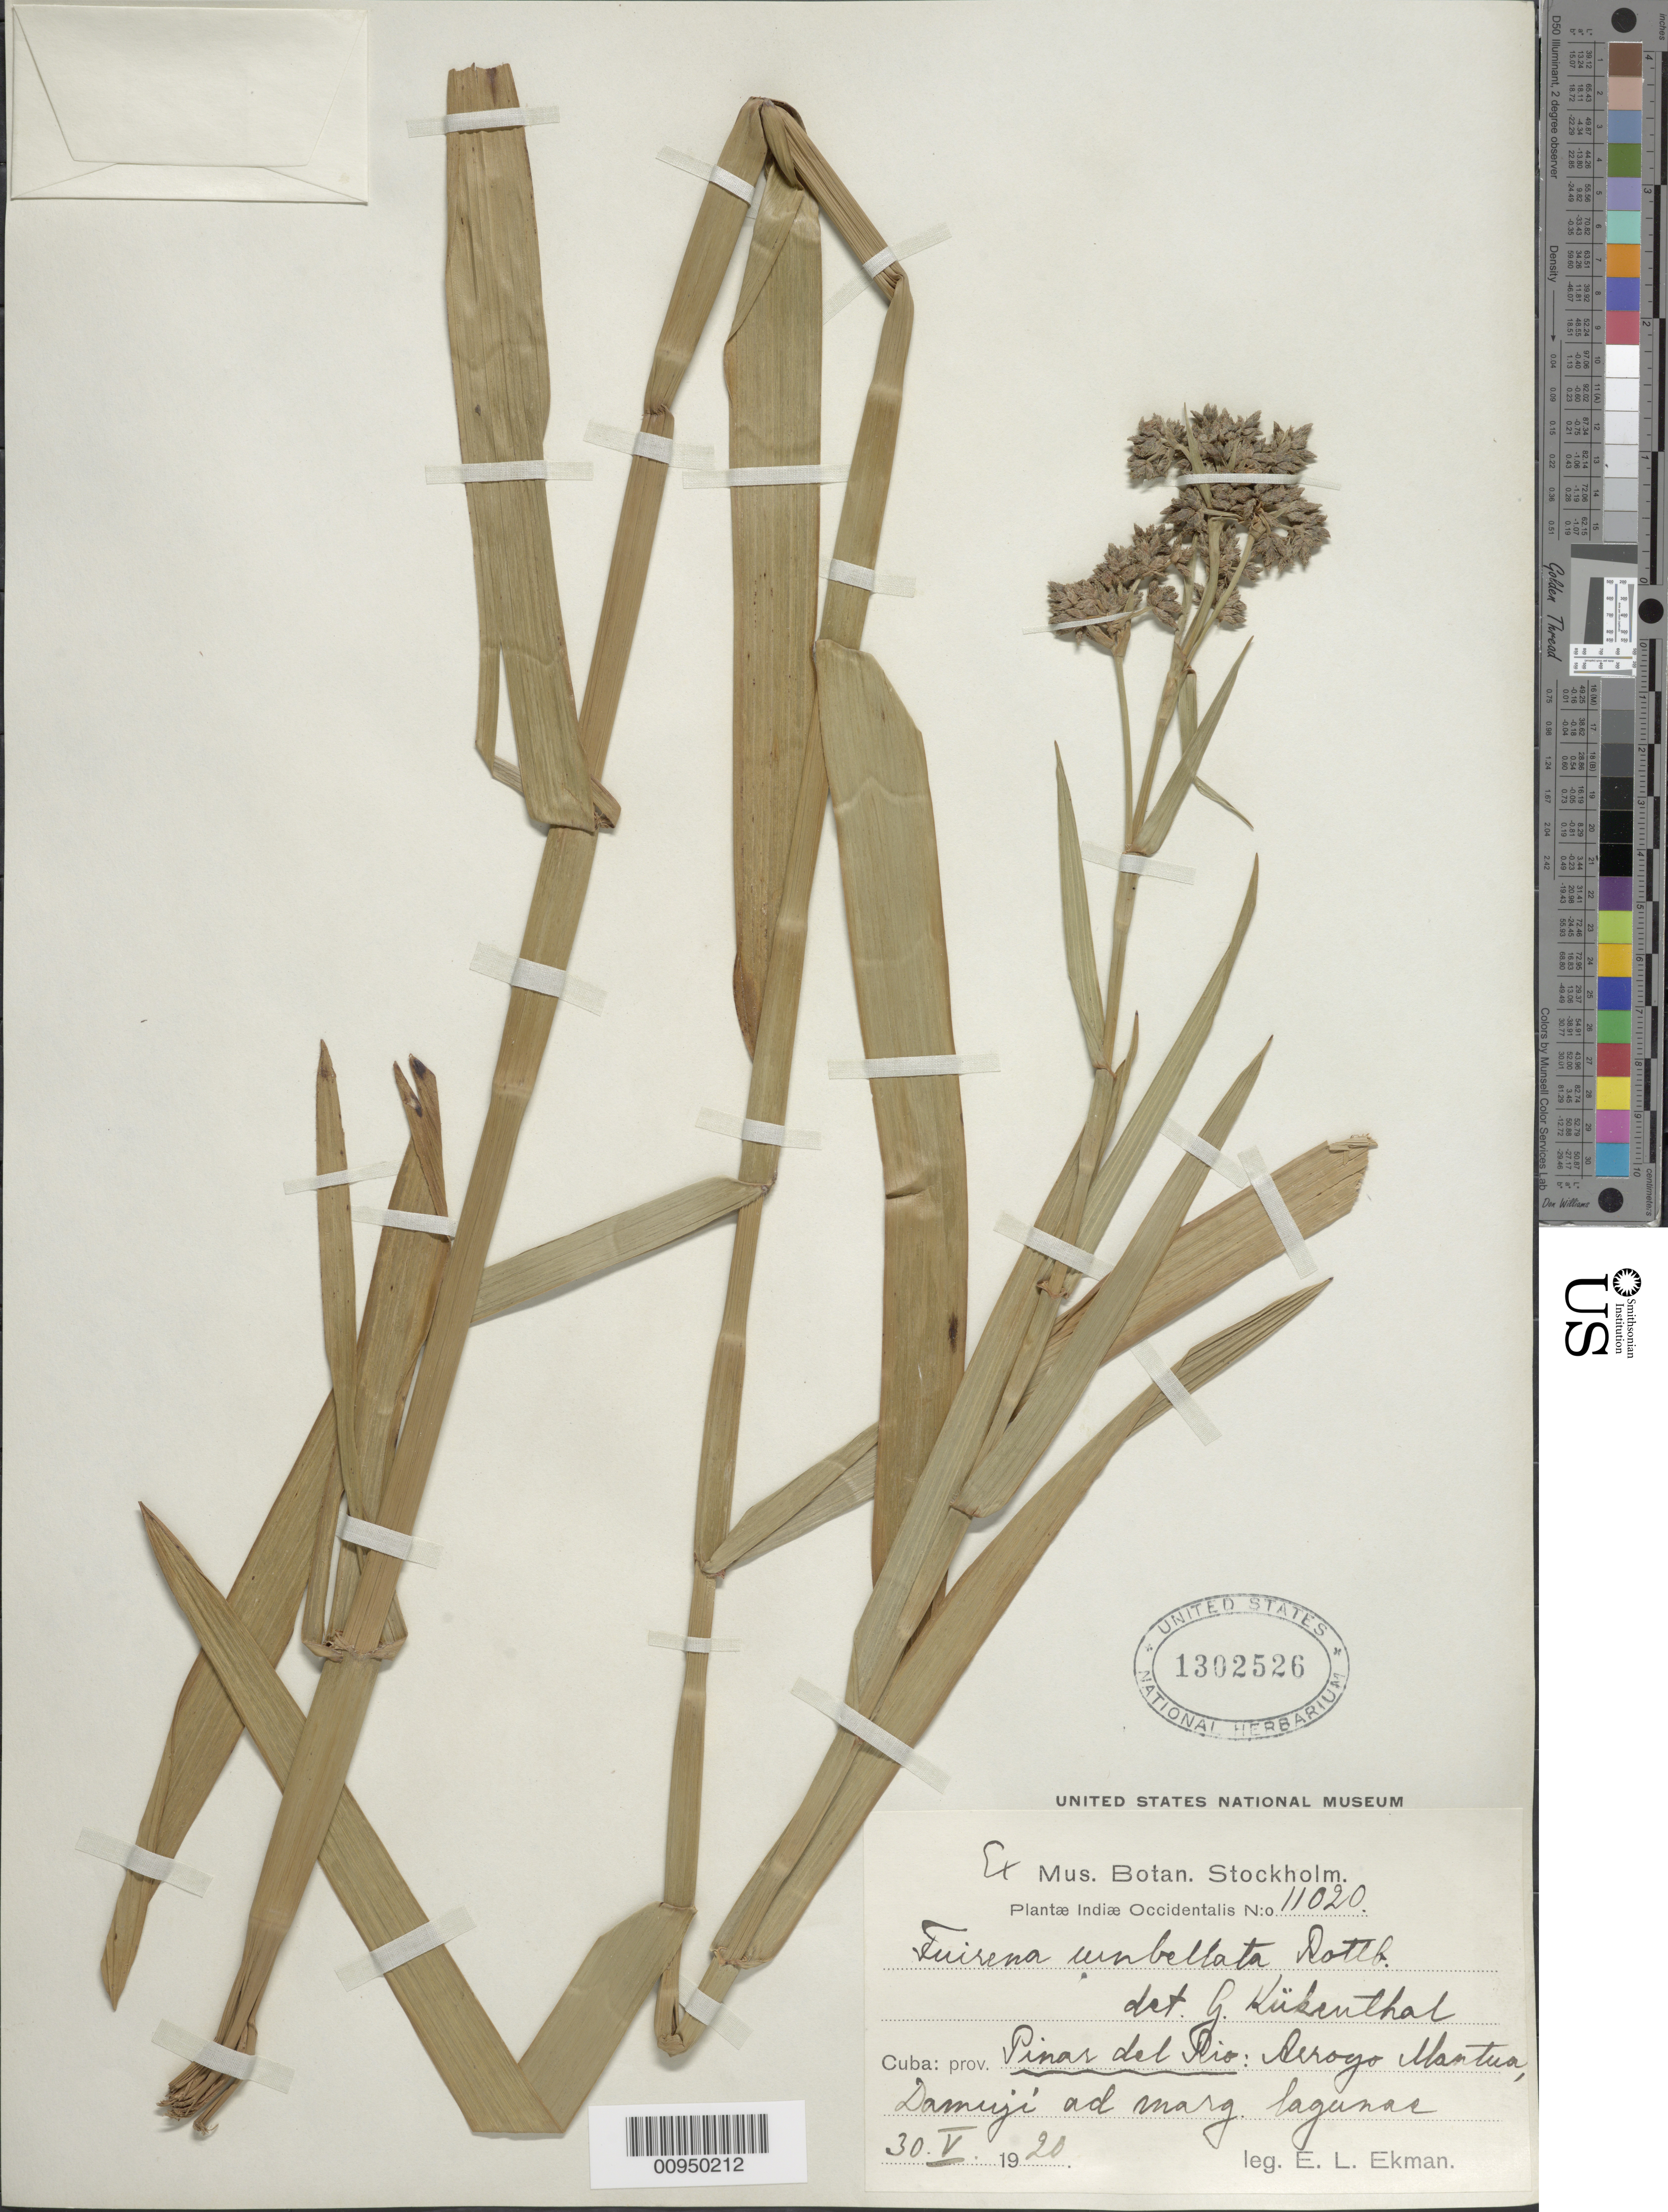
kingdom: Plantae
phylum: Tracheophyta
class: Liliopsida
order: Poales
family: Cyperaceae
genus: Fuirena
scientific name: Fuirena umbellata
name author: Rottb.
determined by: Künthal, G.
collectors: E. L. Ekman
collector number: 11020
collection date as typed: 30 May 1920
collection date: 1920-05-30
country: Cuba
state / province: Pinar del Rio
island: Cuba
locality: Arroyo Mantua, Damiyí ad marg lagunas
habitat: Marg lagunas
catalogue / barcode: US 1302526